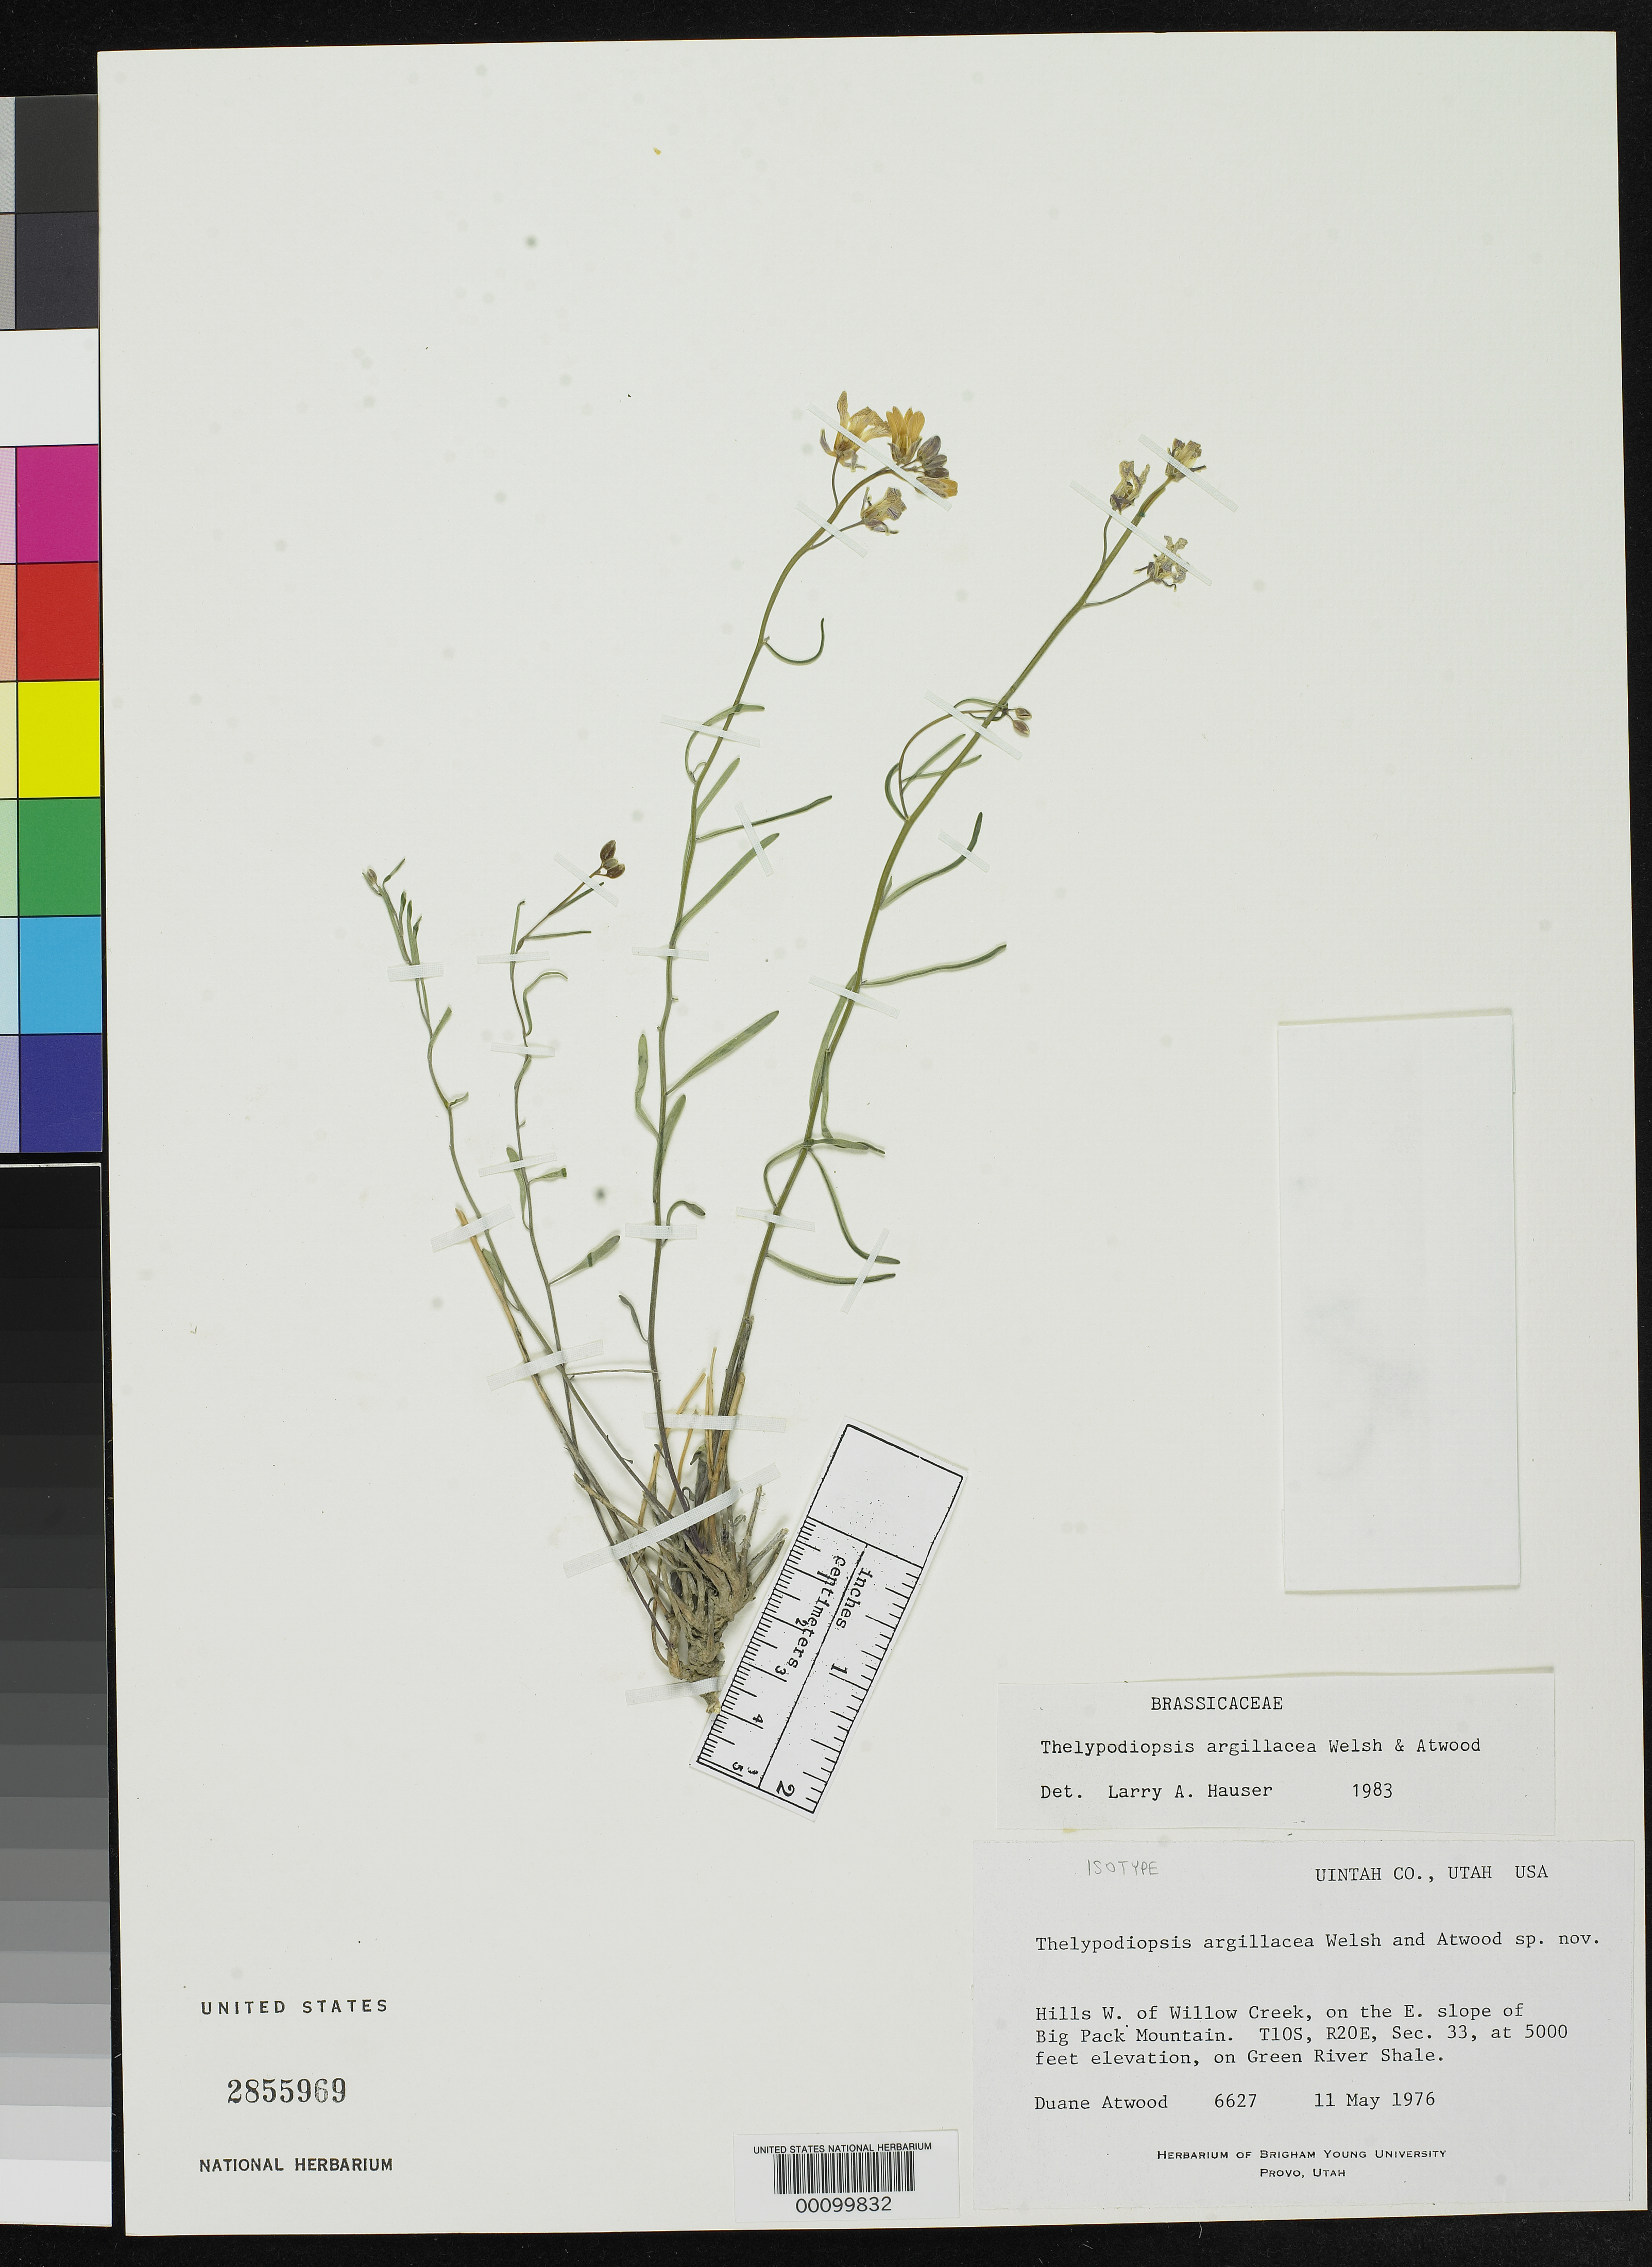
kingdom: Plantae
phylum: Tracheophyta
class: Magnoliopsida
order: Brassicales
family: Brassicaceae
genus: Thelypodiopsis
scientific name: Thelypodiopsis argillacea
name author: S.L. Welsh & Atwood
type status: Isotype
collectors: N. Atwood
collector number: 6627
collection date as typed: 11 May 1976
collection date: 1976-05-11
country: United States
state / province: Utah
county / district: Uintah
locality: Hills West of Willow Creek on east slope of Big Pack Mountain; alt. 5000 Ft.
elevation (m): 1524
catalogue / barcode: US 2855969